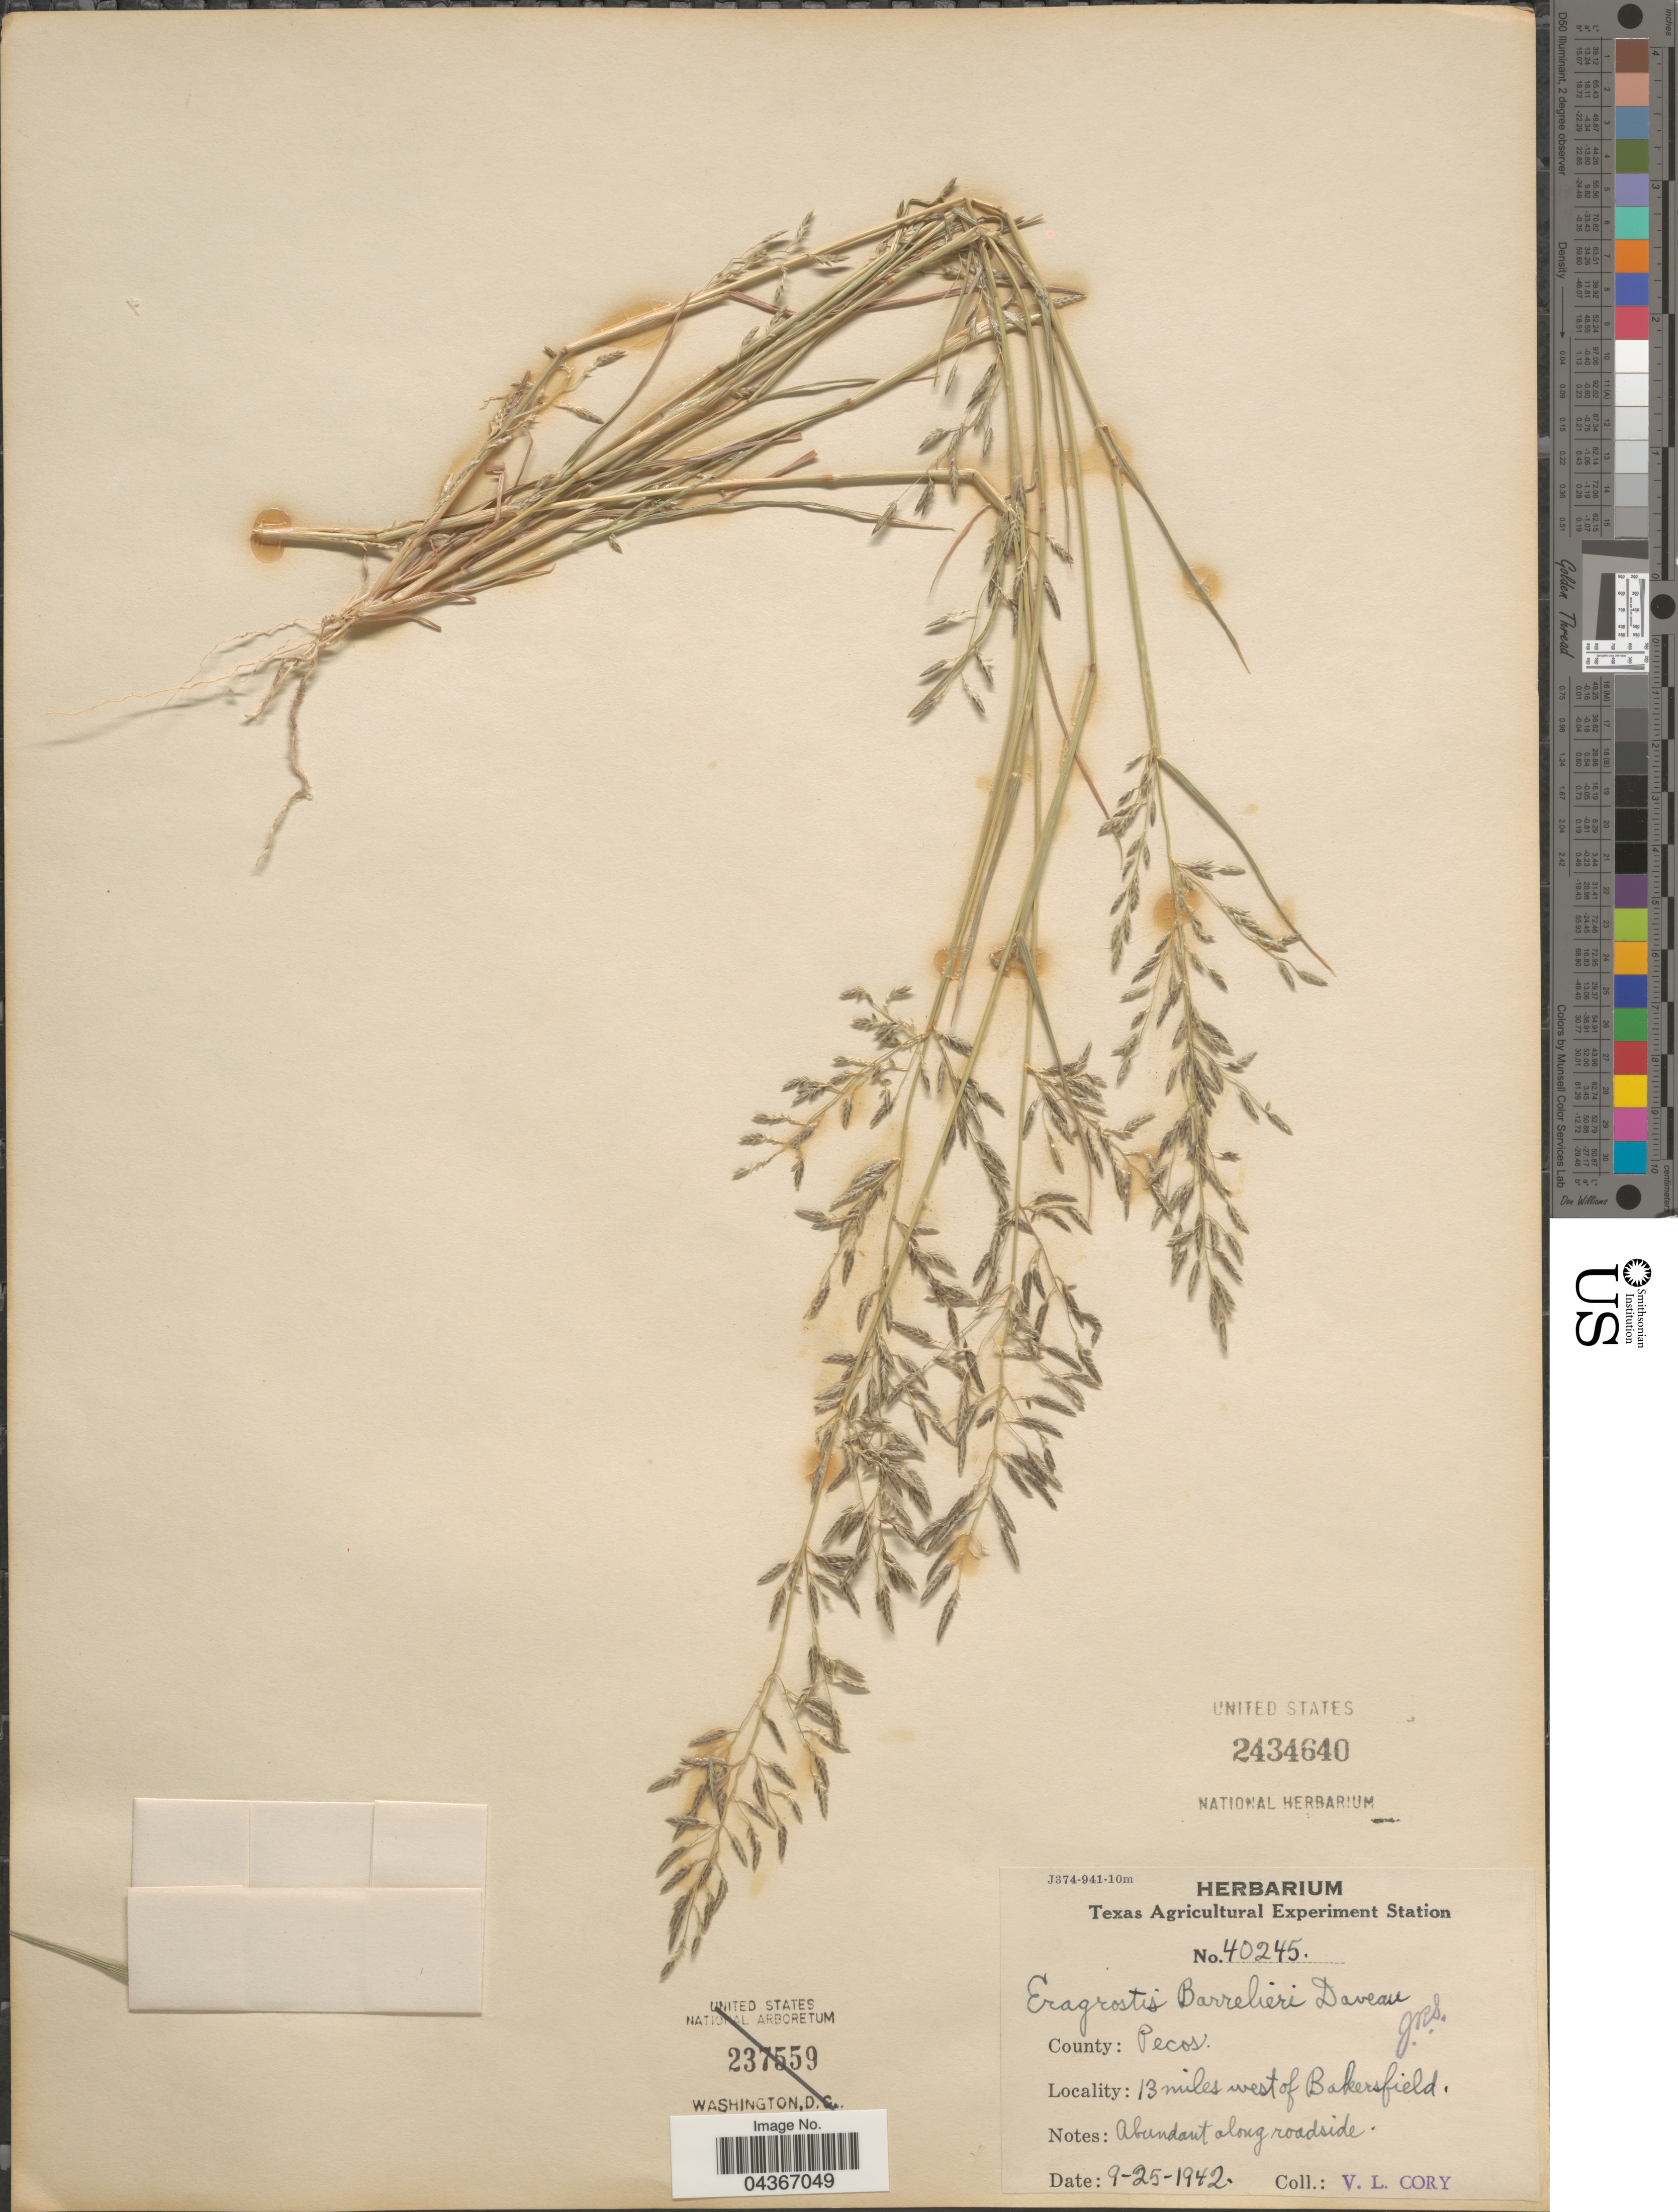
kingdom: Plantae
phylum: Tracheophyta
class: Liliopsida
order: Poales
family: Poaceae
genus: Eragrostis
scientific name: Eragrostis barrelieri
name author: Daveau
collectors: V. Cory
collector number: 40245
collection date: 1942-09-25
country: United States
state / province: Texas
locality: County: Pecos. 13 miles west of Bakersfield. Abundant along roadside.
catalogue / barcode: US 2434640